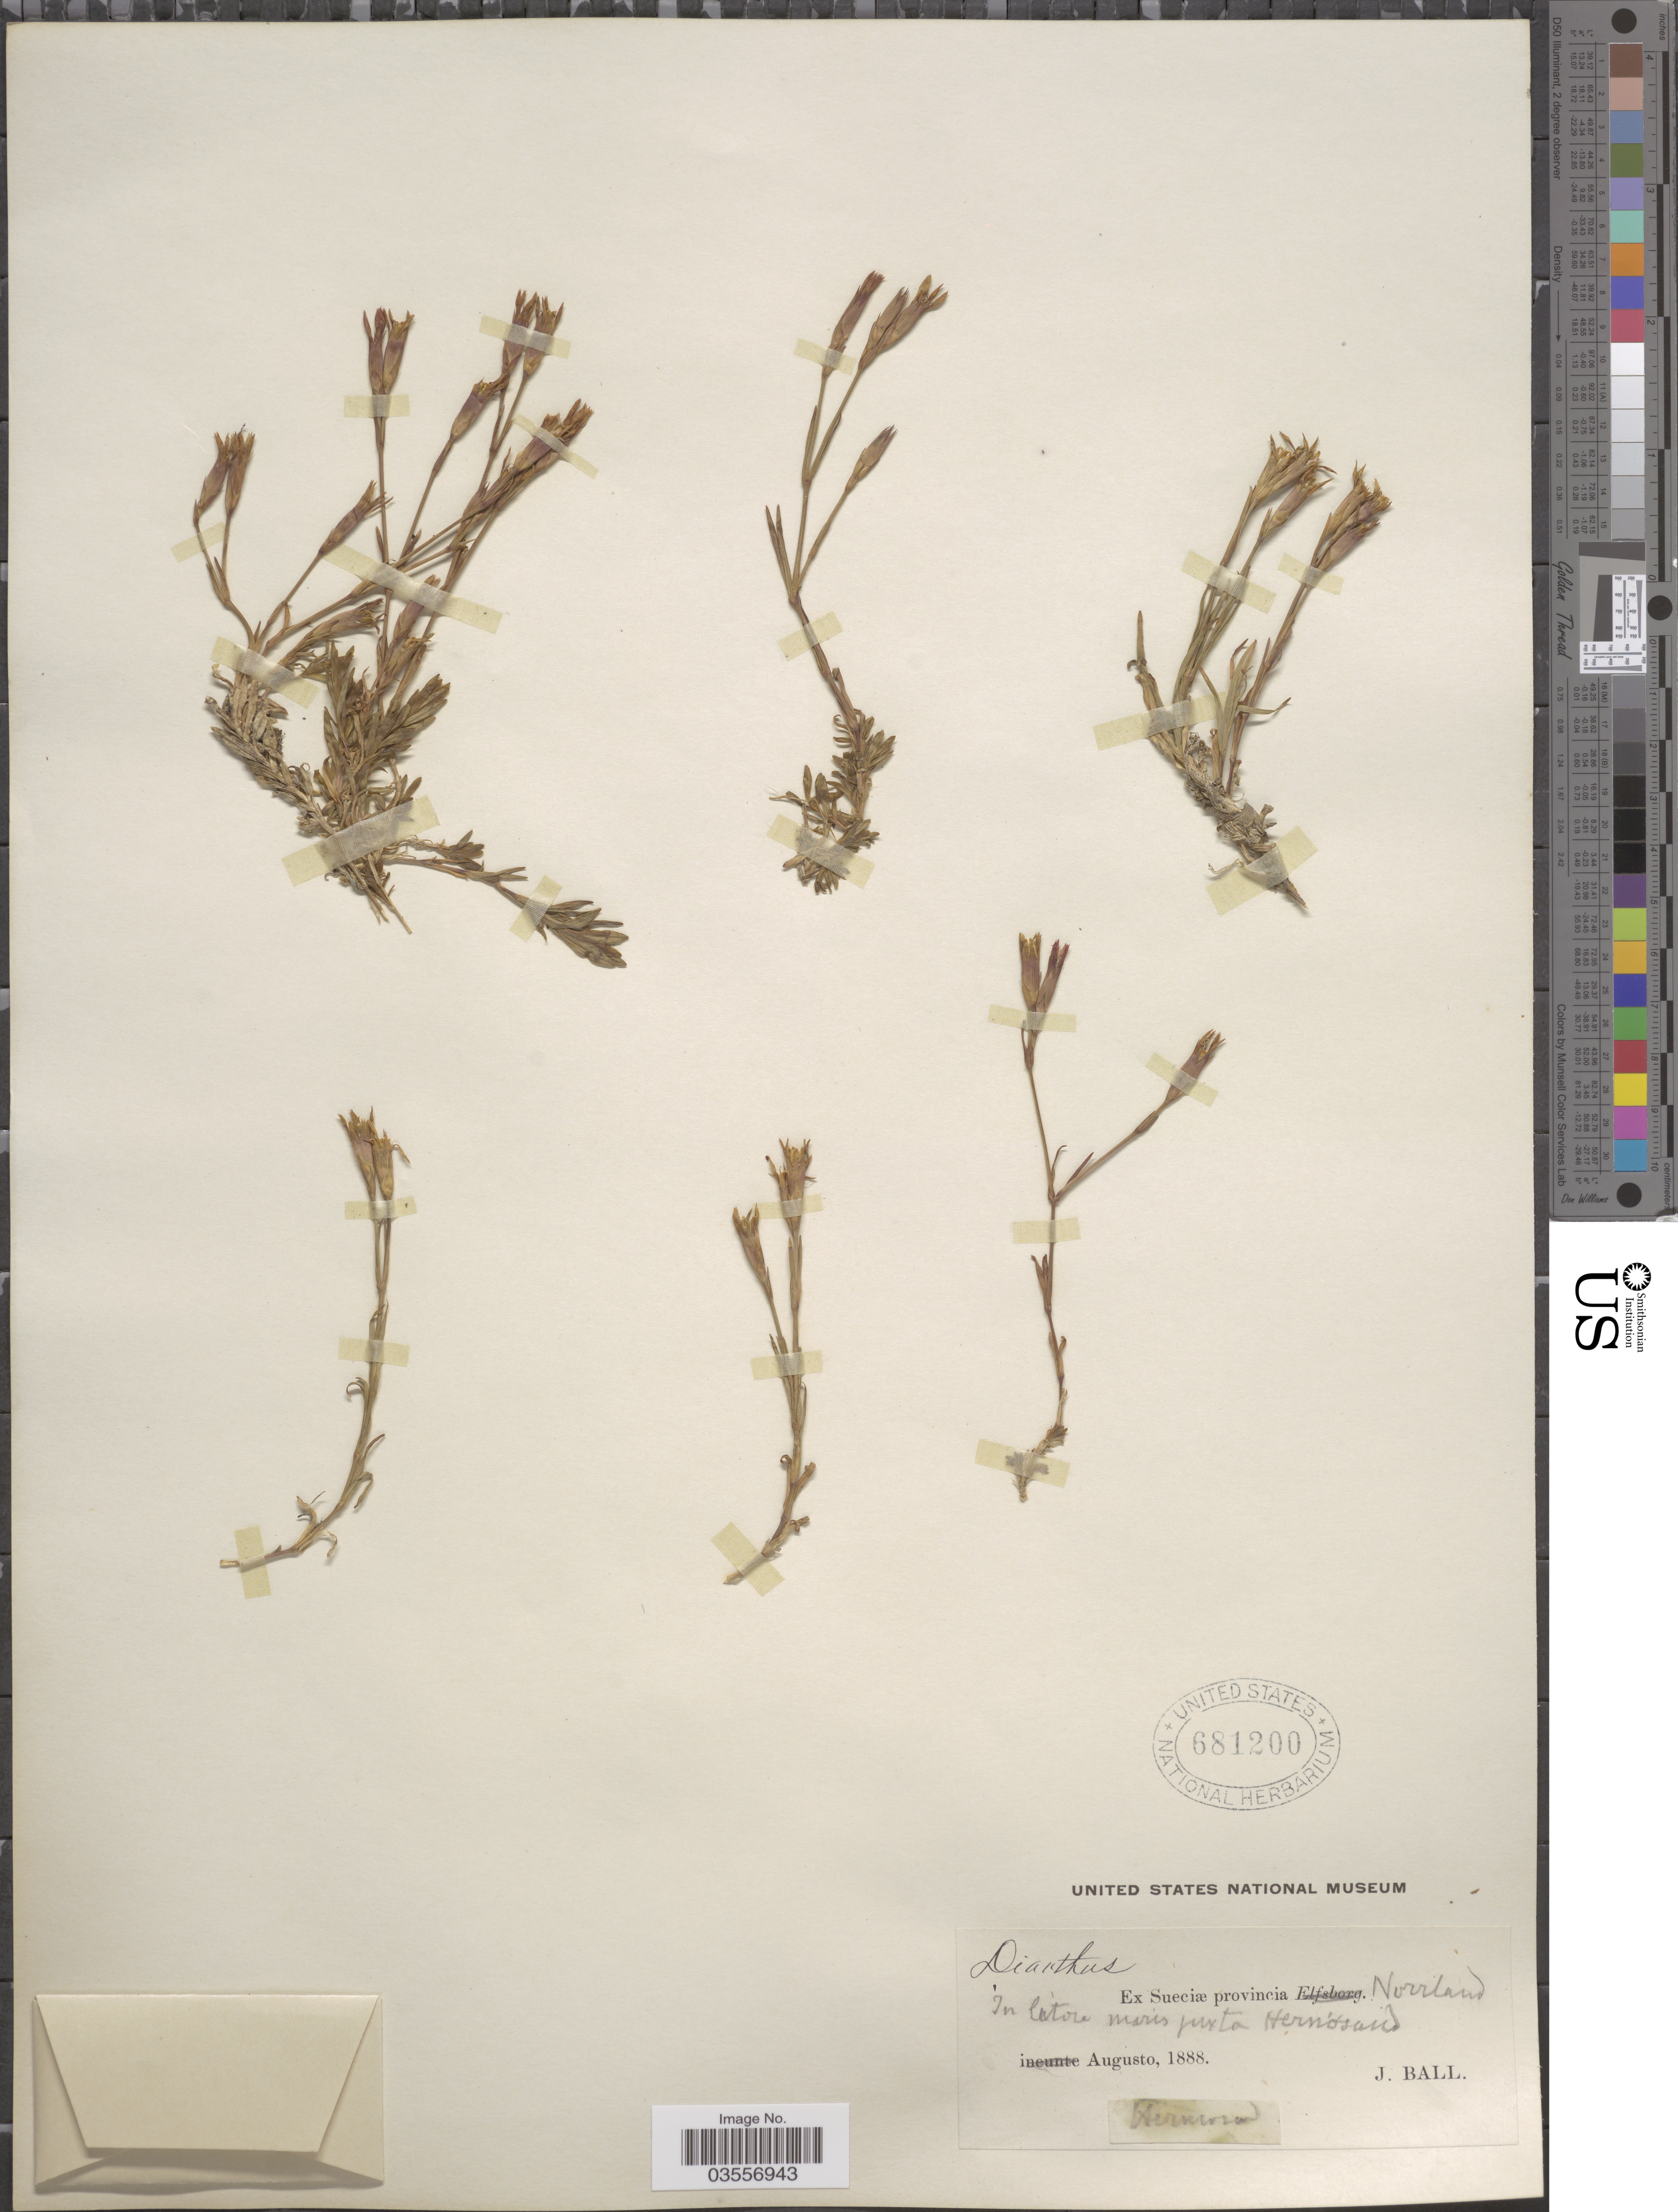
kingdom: Plantae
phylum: Tracheophyta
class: Magnoliopsida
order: Caryophyllales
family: Caryophyllaceae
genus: Dianthus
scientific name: Dianthus sp.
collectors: J. Ball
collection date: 1888-08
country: Sweden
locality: Ex Sueciæ provincia Norrland. In litore maris juxta Hernösand.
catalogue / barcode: US 681200